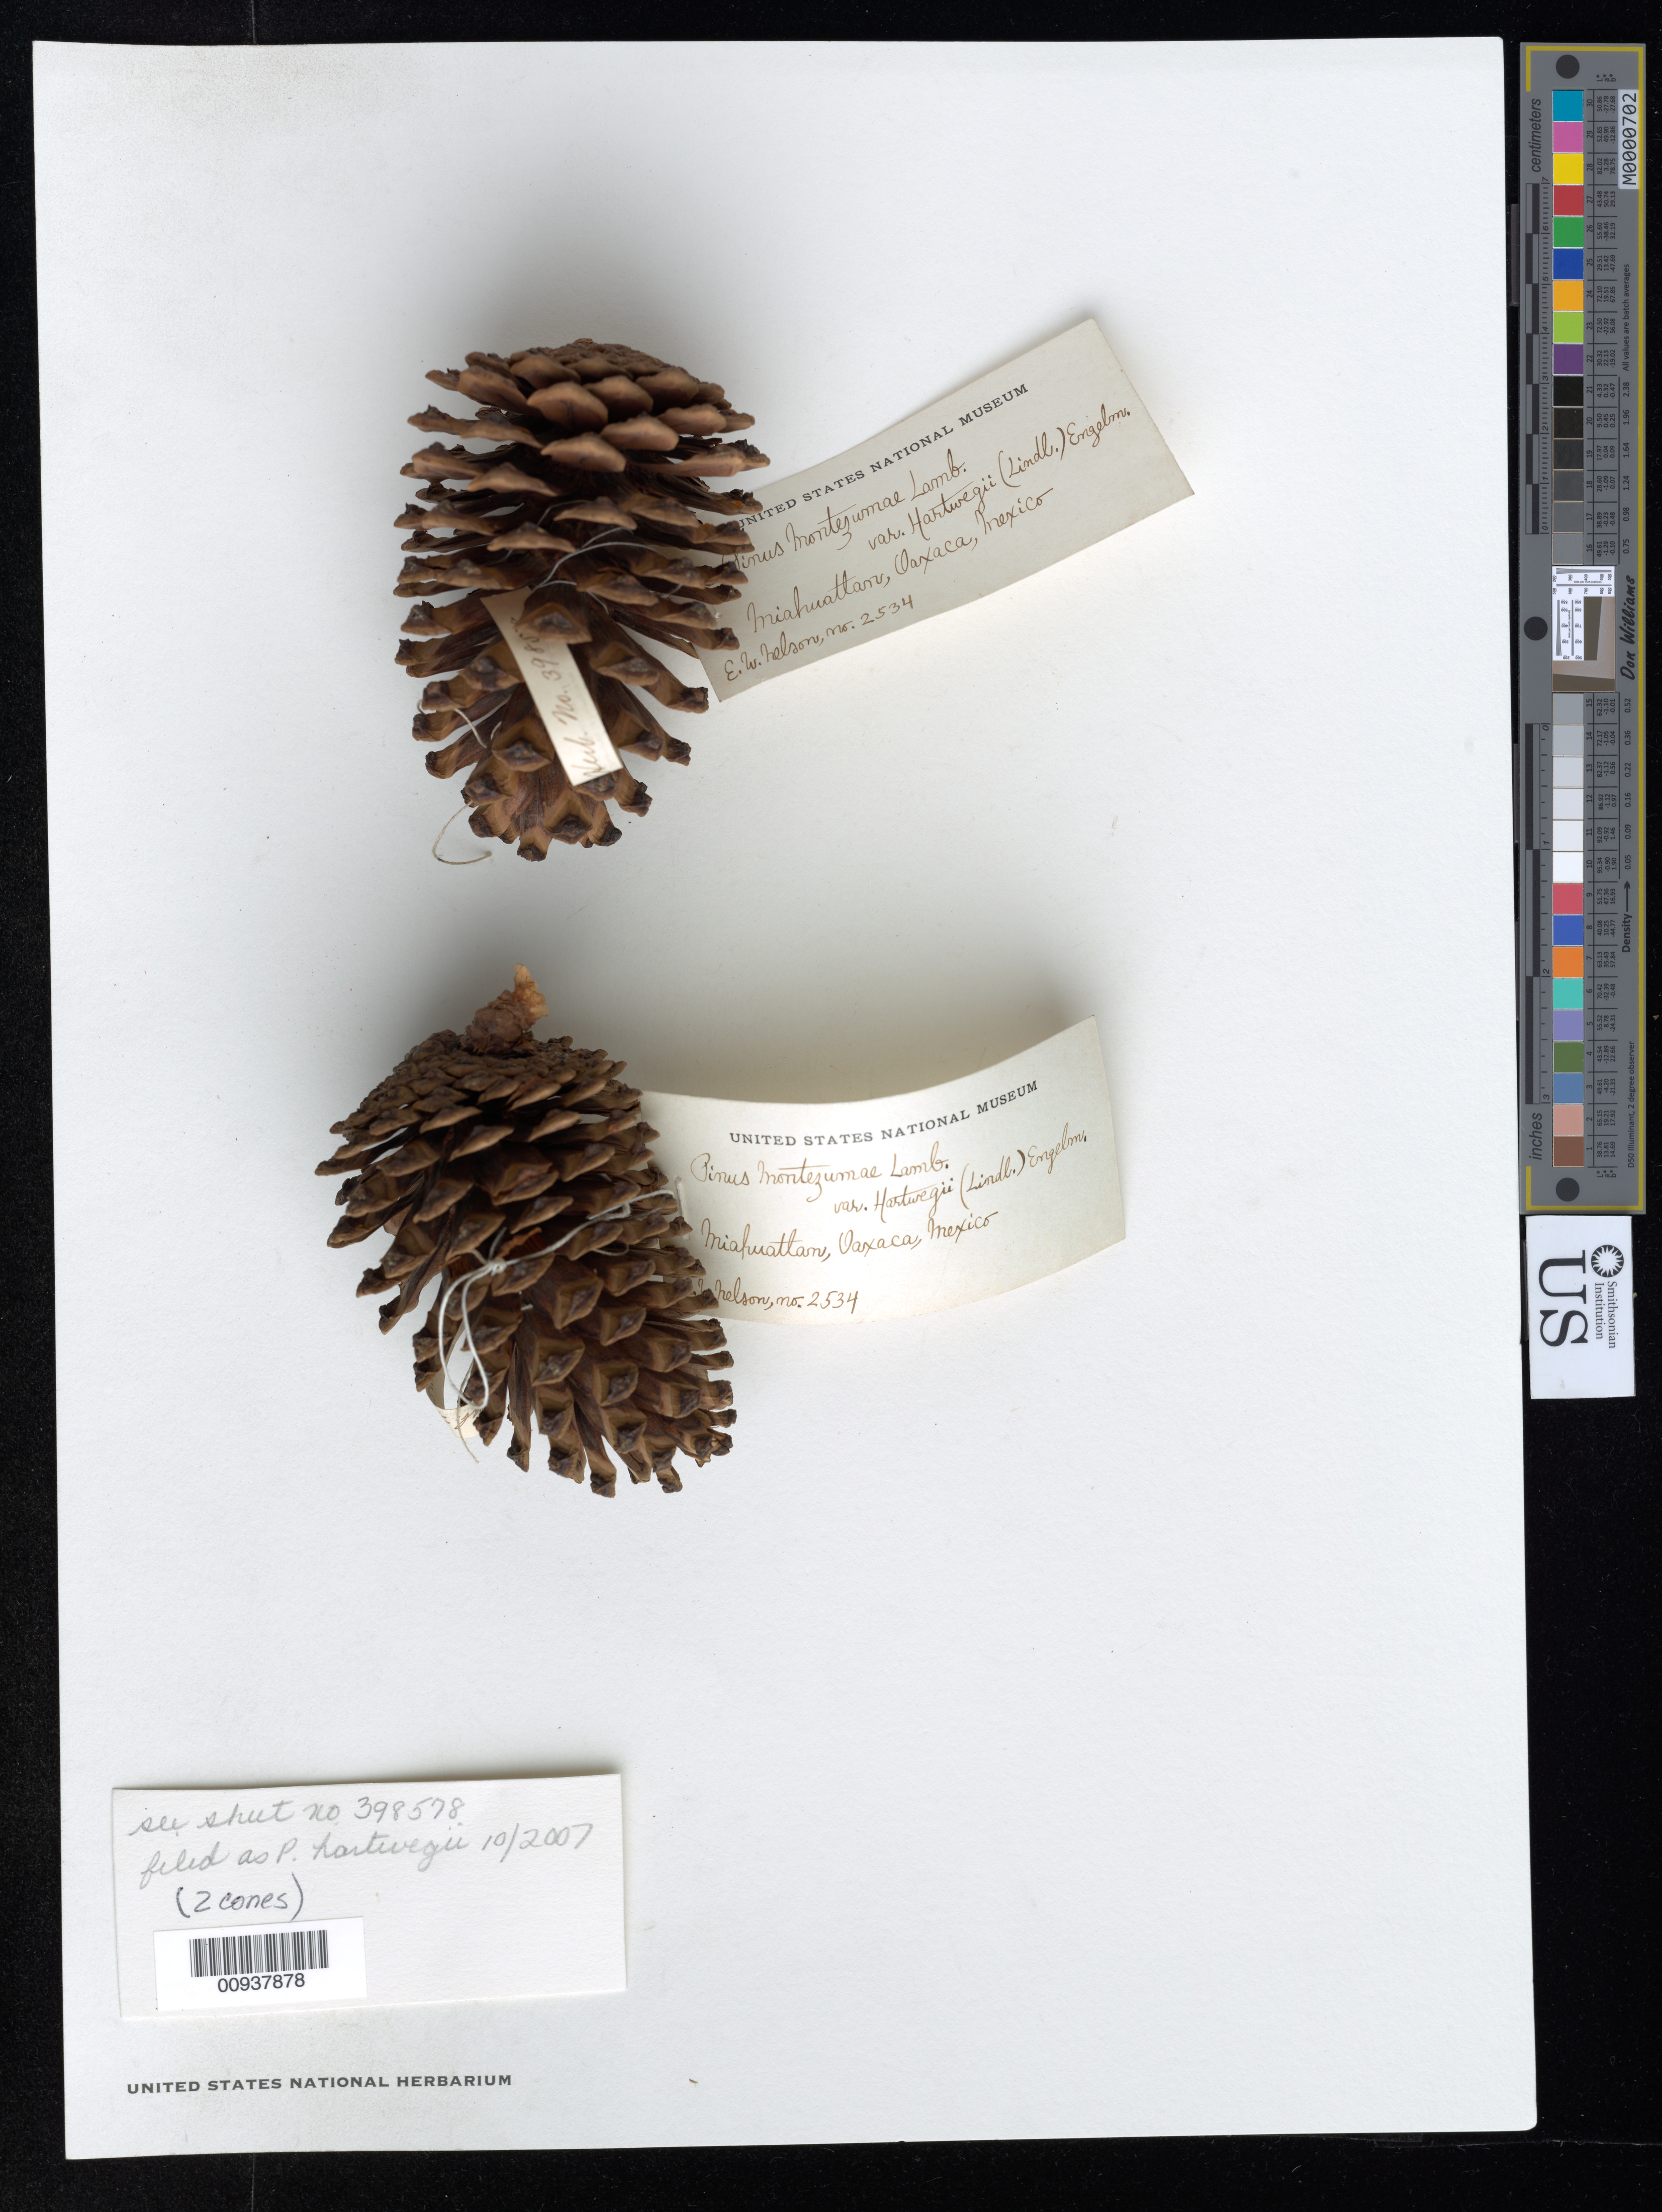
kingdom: Plantae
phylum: Tracheophyta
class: Pinopsida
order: Pinales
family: Pinaceae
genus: Pinus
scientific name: Pinus hartwegii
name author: Lindl.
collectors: E. W. Nelson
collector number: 2534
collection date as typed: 1895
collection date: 1895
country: Mexico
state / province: Oaxaca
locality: Miahuatlan.